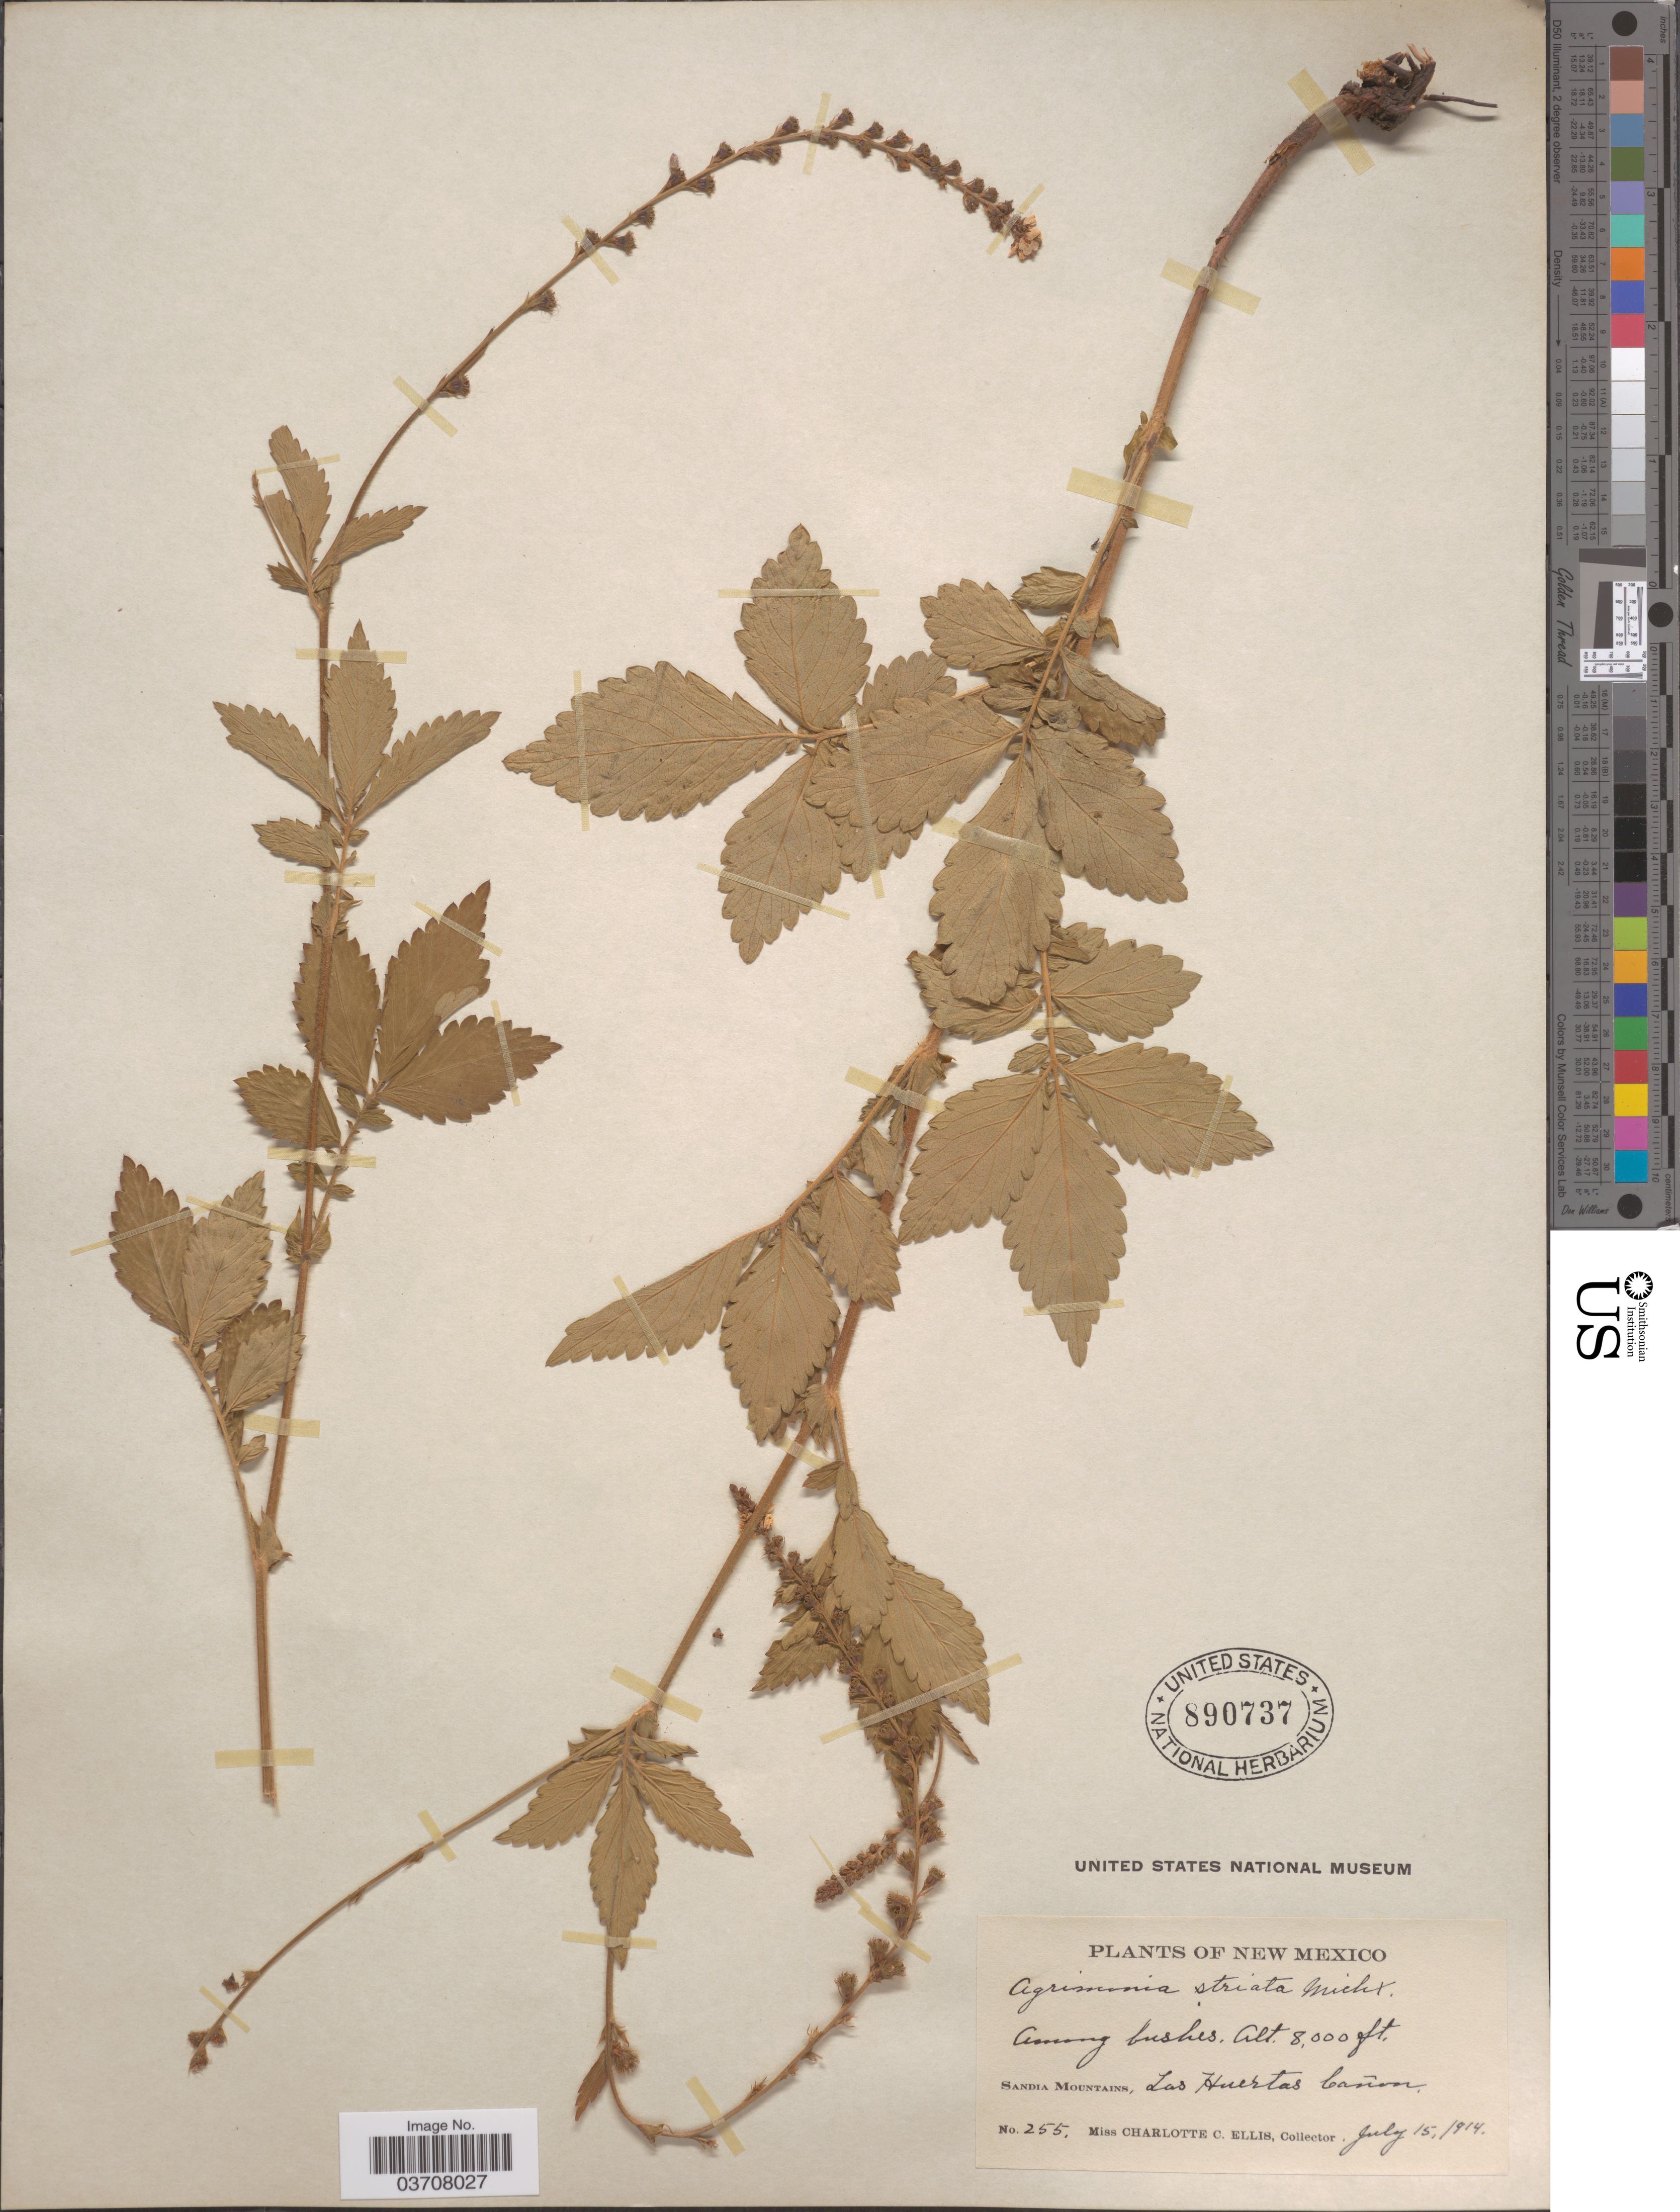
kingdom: Plantae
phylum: Tracheophyta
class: Magnoliopsida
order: Rosales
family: Rosaceae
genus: Agrimonia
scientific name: Agrimonia striata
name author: Michx.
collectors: C. C. Ellis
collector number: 255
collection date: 1914-07-15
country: United States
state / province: New Mexico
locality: Sandia Mountains, Las Huertas Cañon.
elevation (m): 2438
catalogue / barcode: US 890737